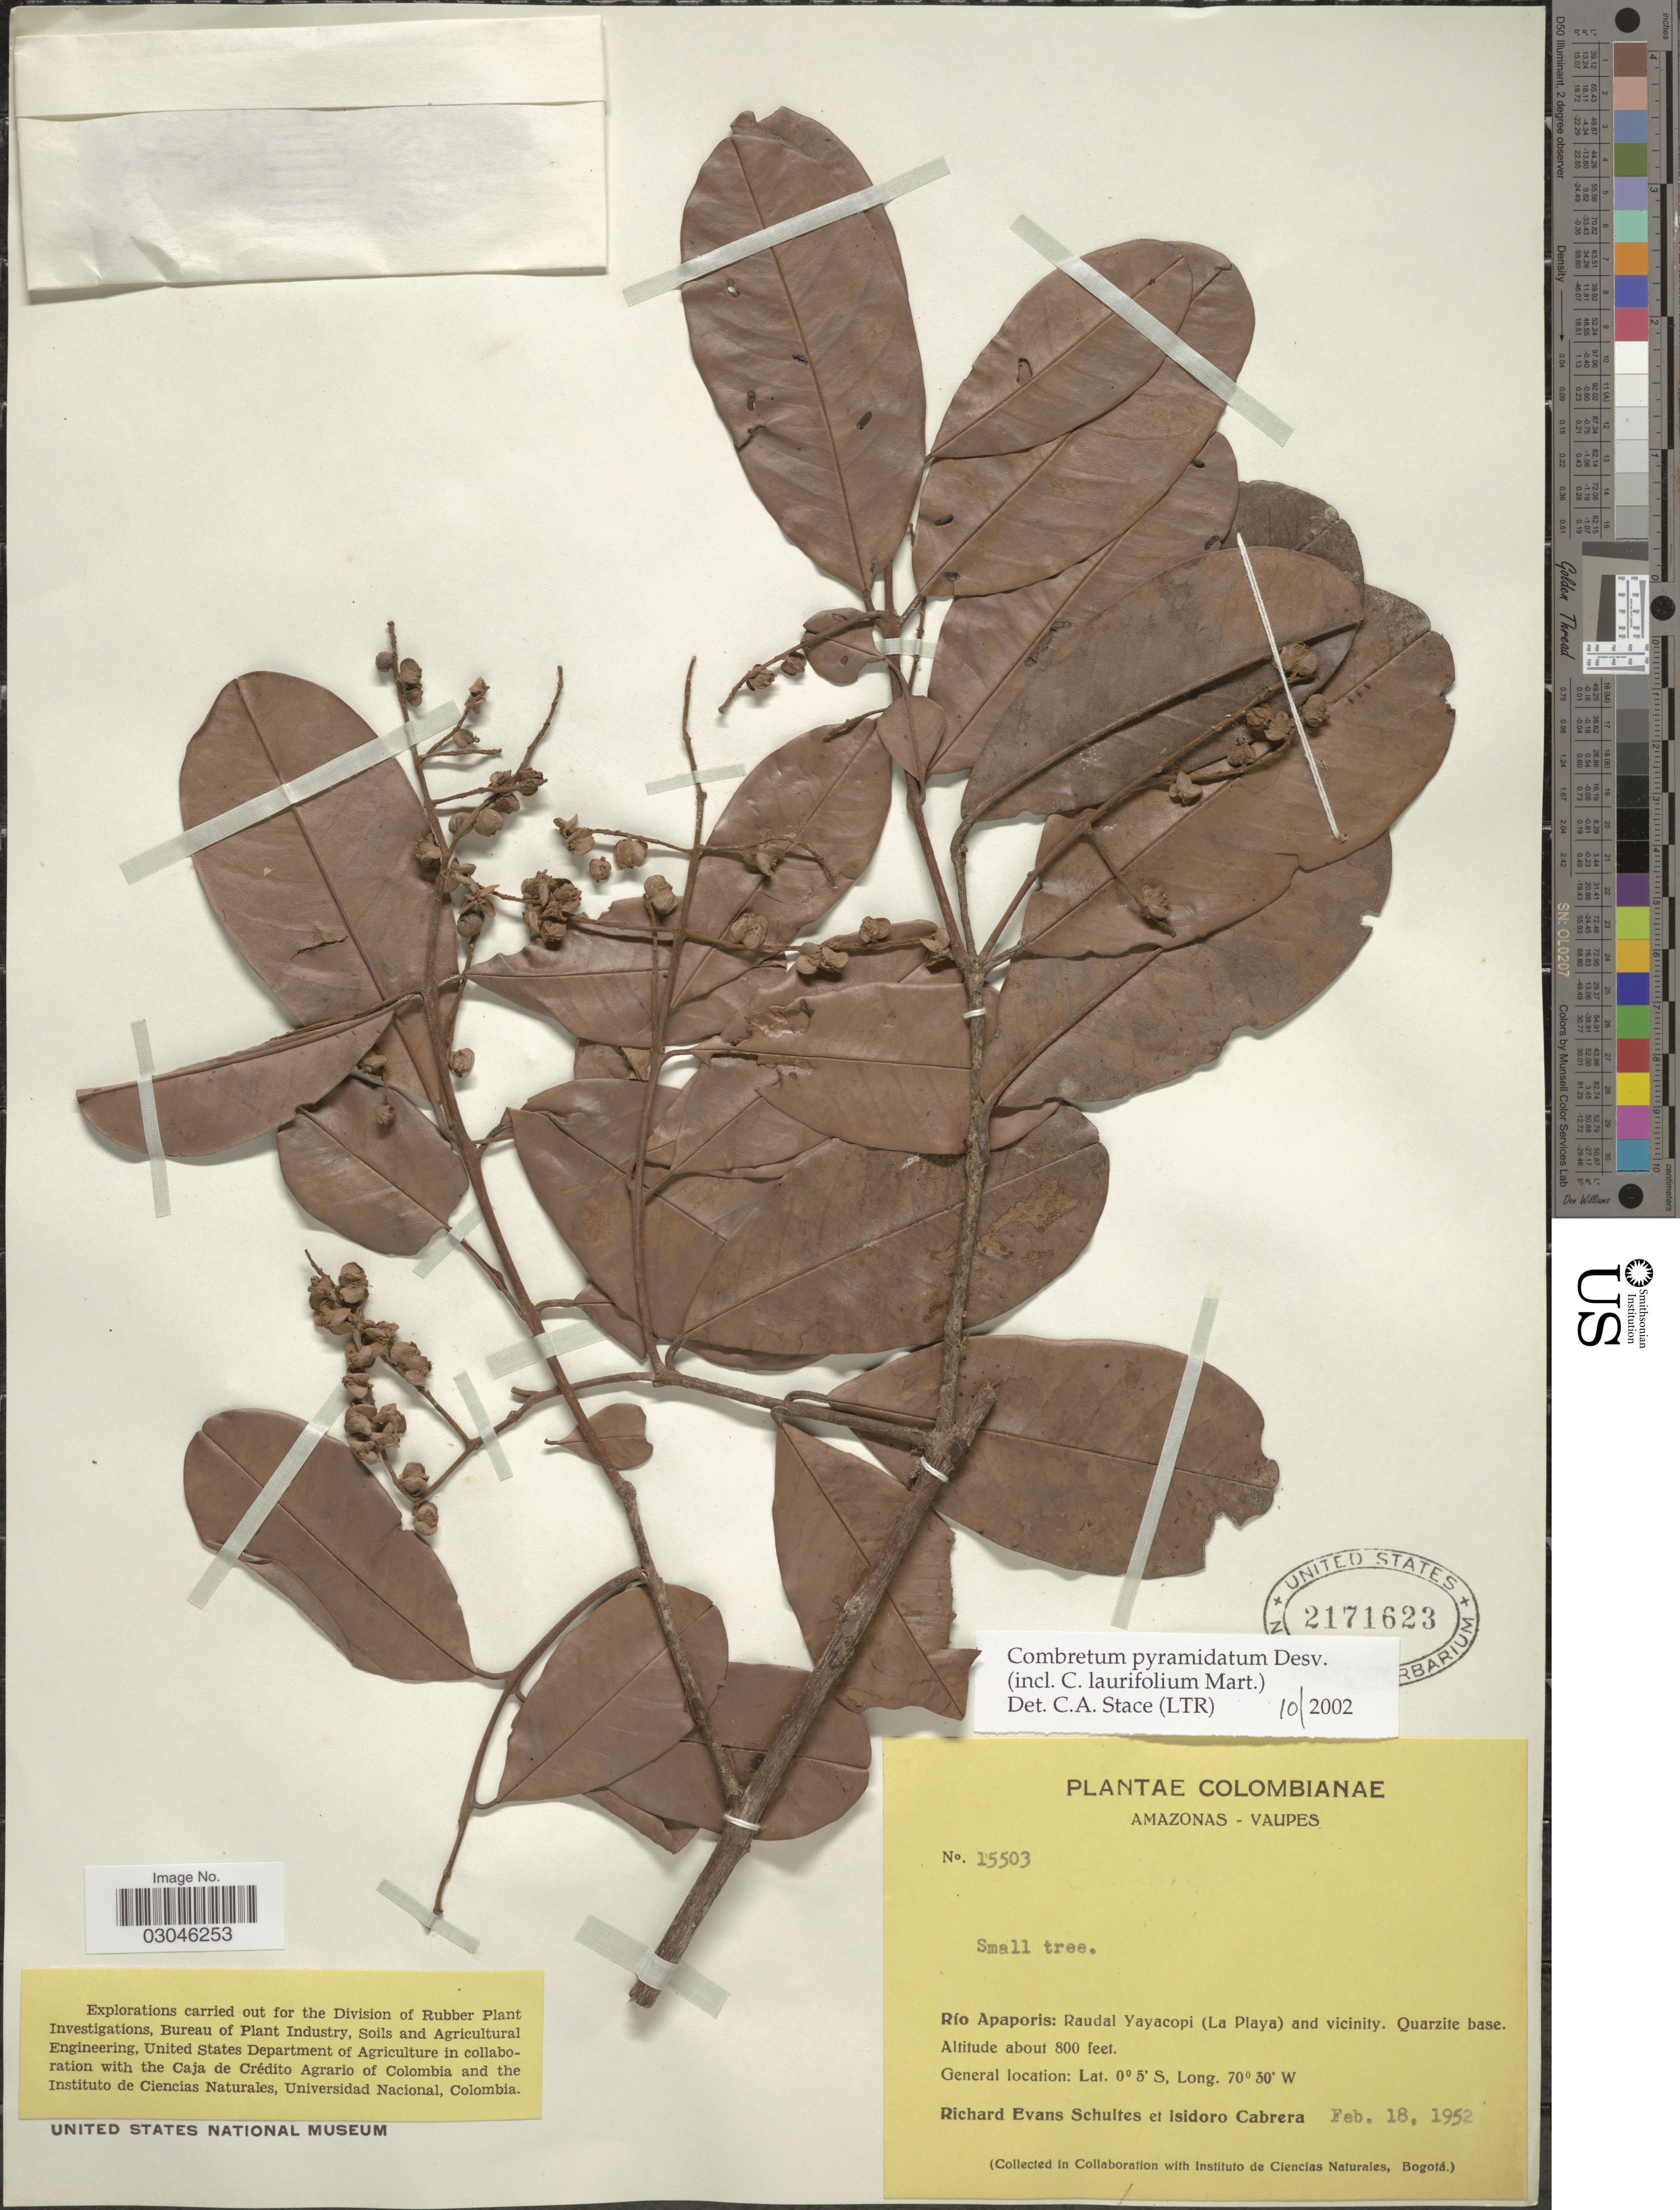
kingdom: Plantae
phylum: Tracheophyta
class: Magnoliopsida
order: Myrtales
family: Combretaceae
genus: Combretum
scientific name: Combretum pyramidatum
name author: Desv.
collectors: R. E. Schultes & I. Cabrera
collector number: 15503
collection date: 1952-02-18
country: Colombia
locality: Amazonas - Vaupes. Río Apaporis: Raudal Yayacopi (La Playa) and vicinity.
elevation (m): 244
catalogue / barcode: US 2171623